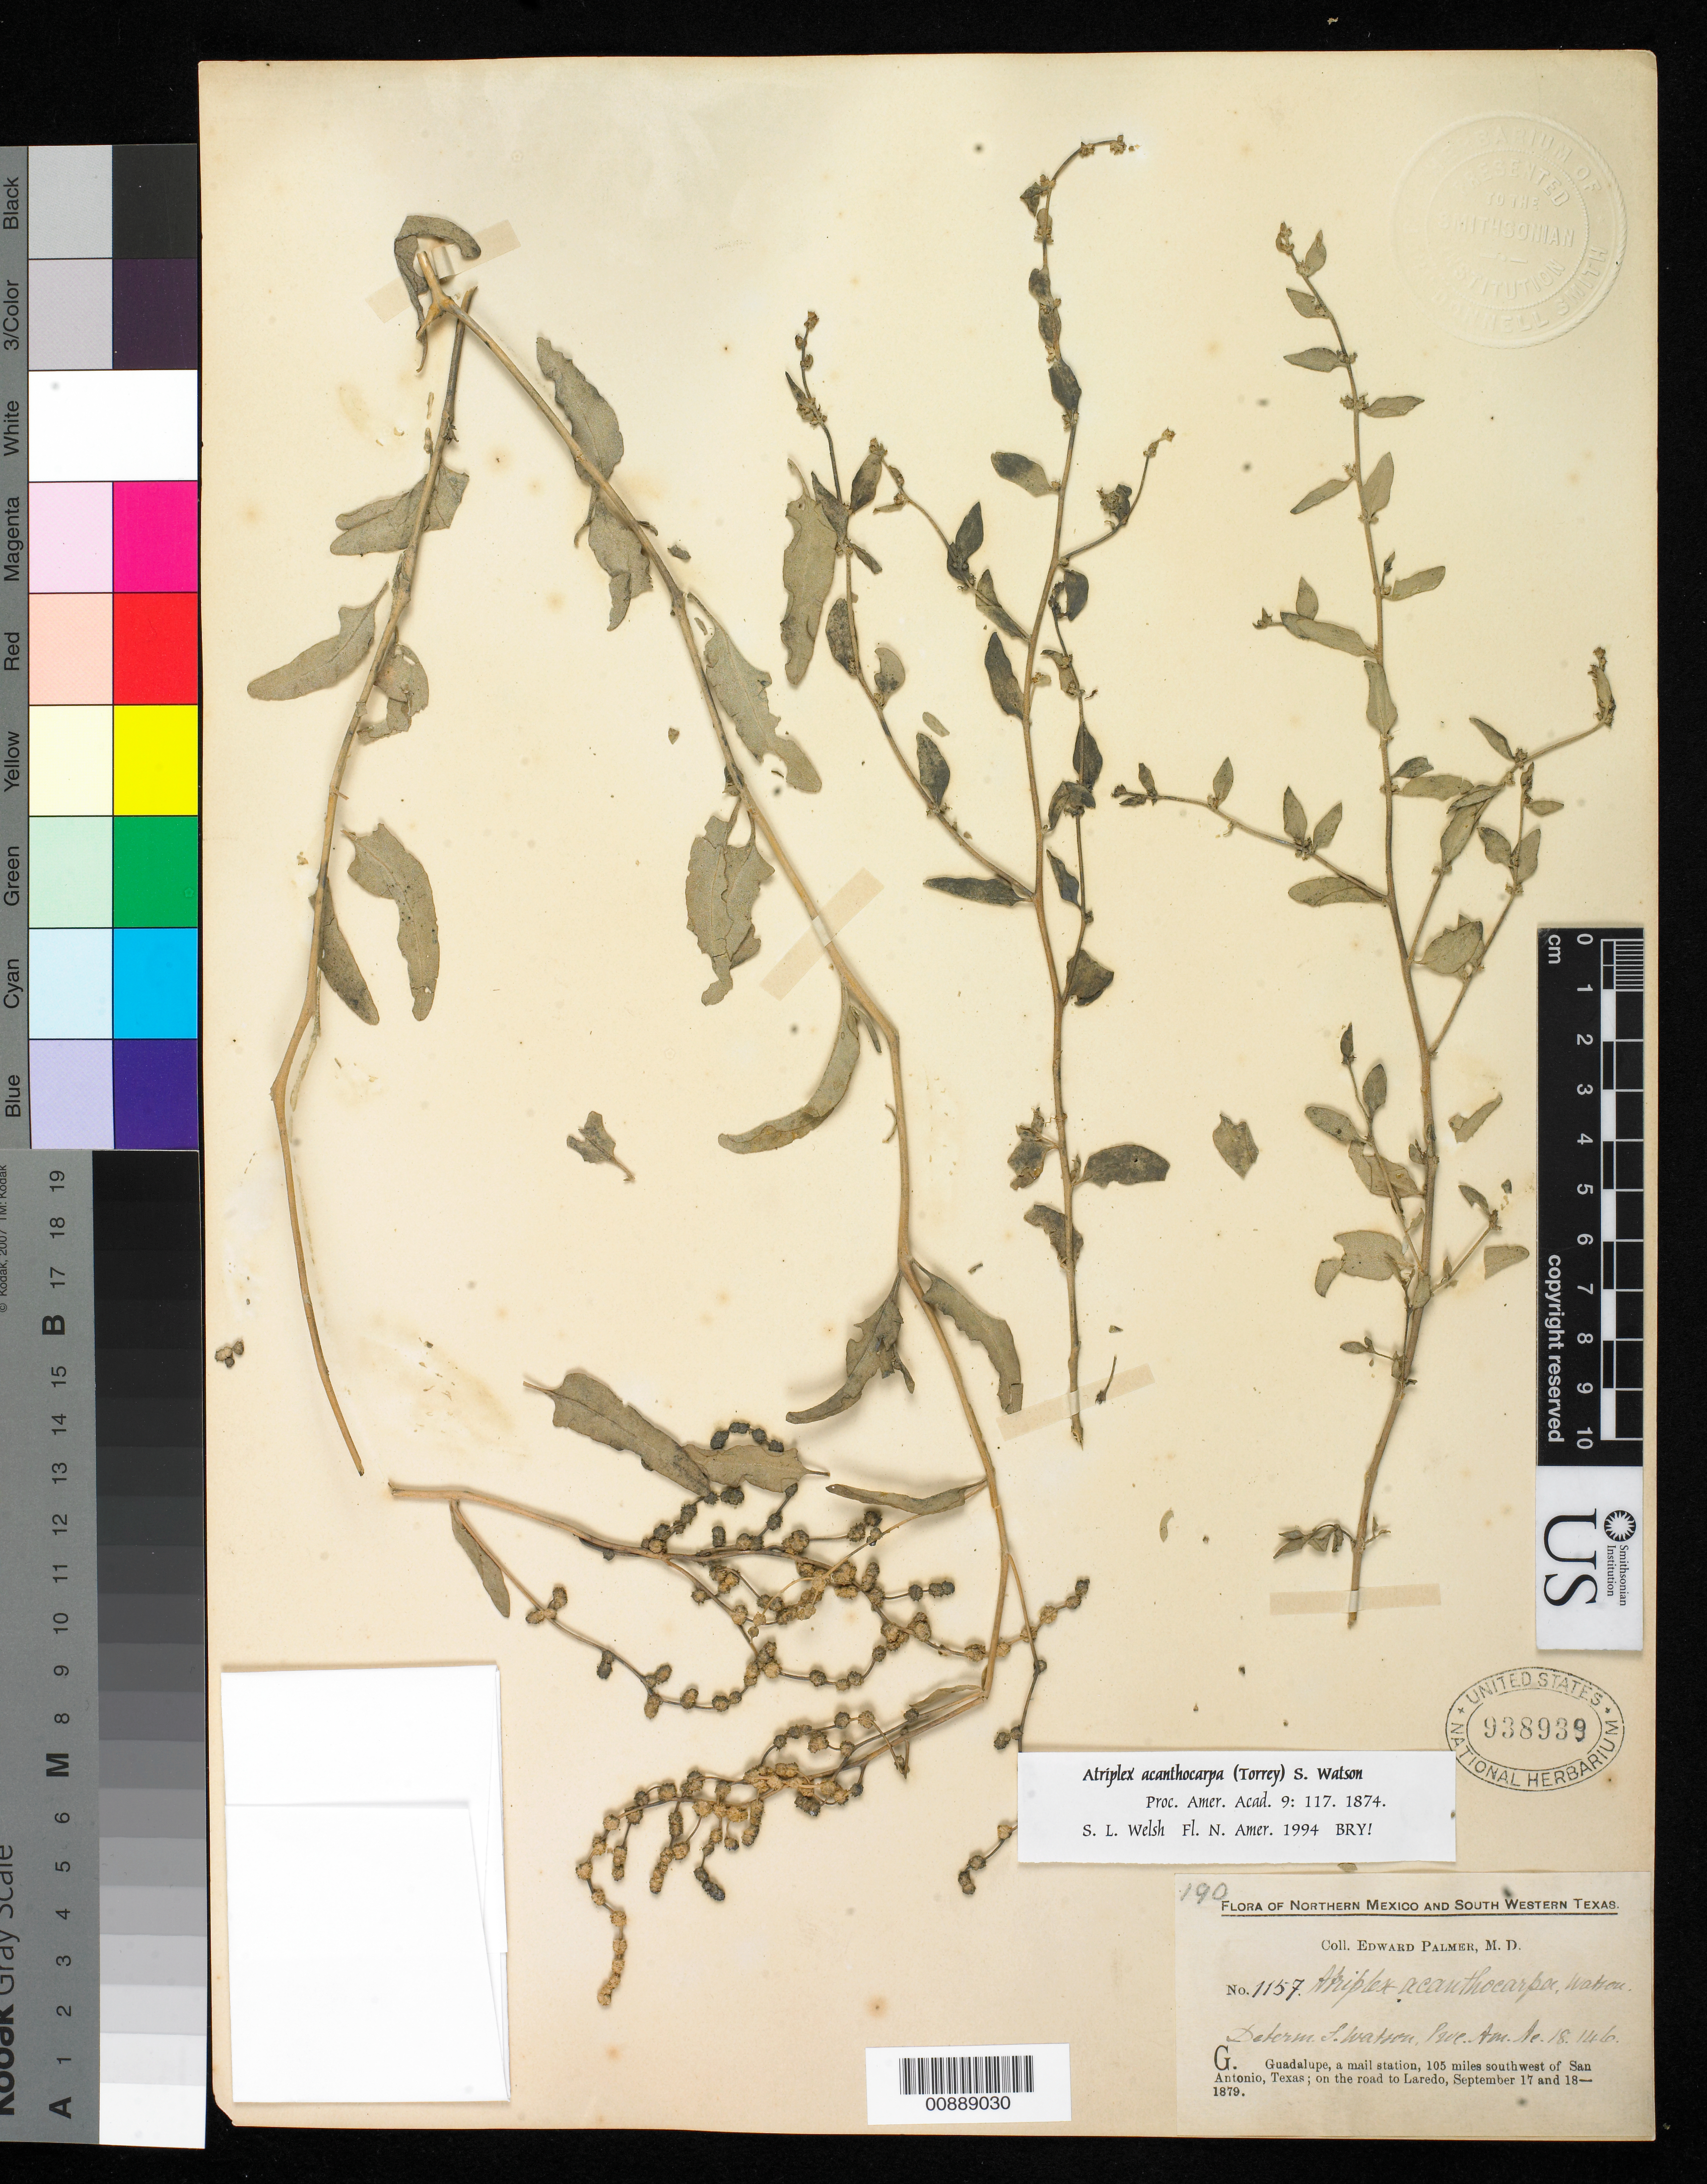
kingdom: Plantae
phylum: Tracheophyta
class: Magnoliopsida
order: Caryophyllales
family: Amaranthaceae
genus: Atriplex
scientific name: Atriplex acanthocarpa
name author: (Torr.) S. Watson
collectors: E. Palmer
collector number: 1157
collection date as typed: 17 Sep 1879 to 18 Sep 1879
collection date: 1879-09-17/1879-09-18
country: United States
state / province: Texas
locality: G. Guadalupe, a mail station, 105 miles southwest of San Antonio, Texas; on the road to Laredo.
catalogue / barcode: US 938939